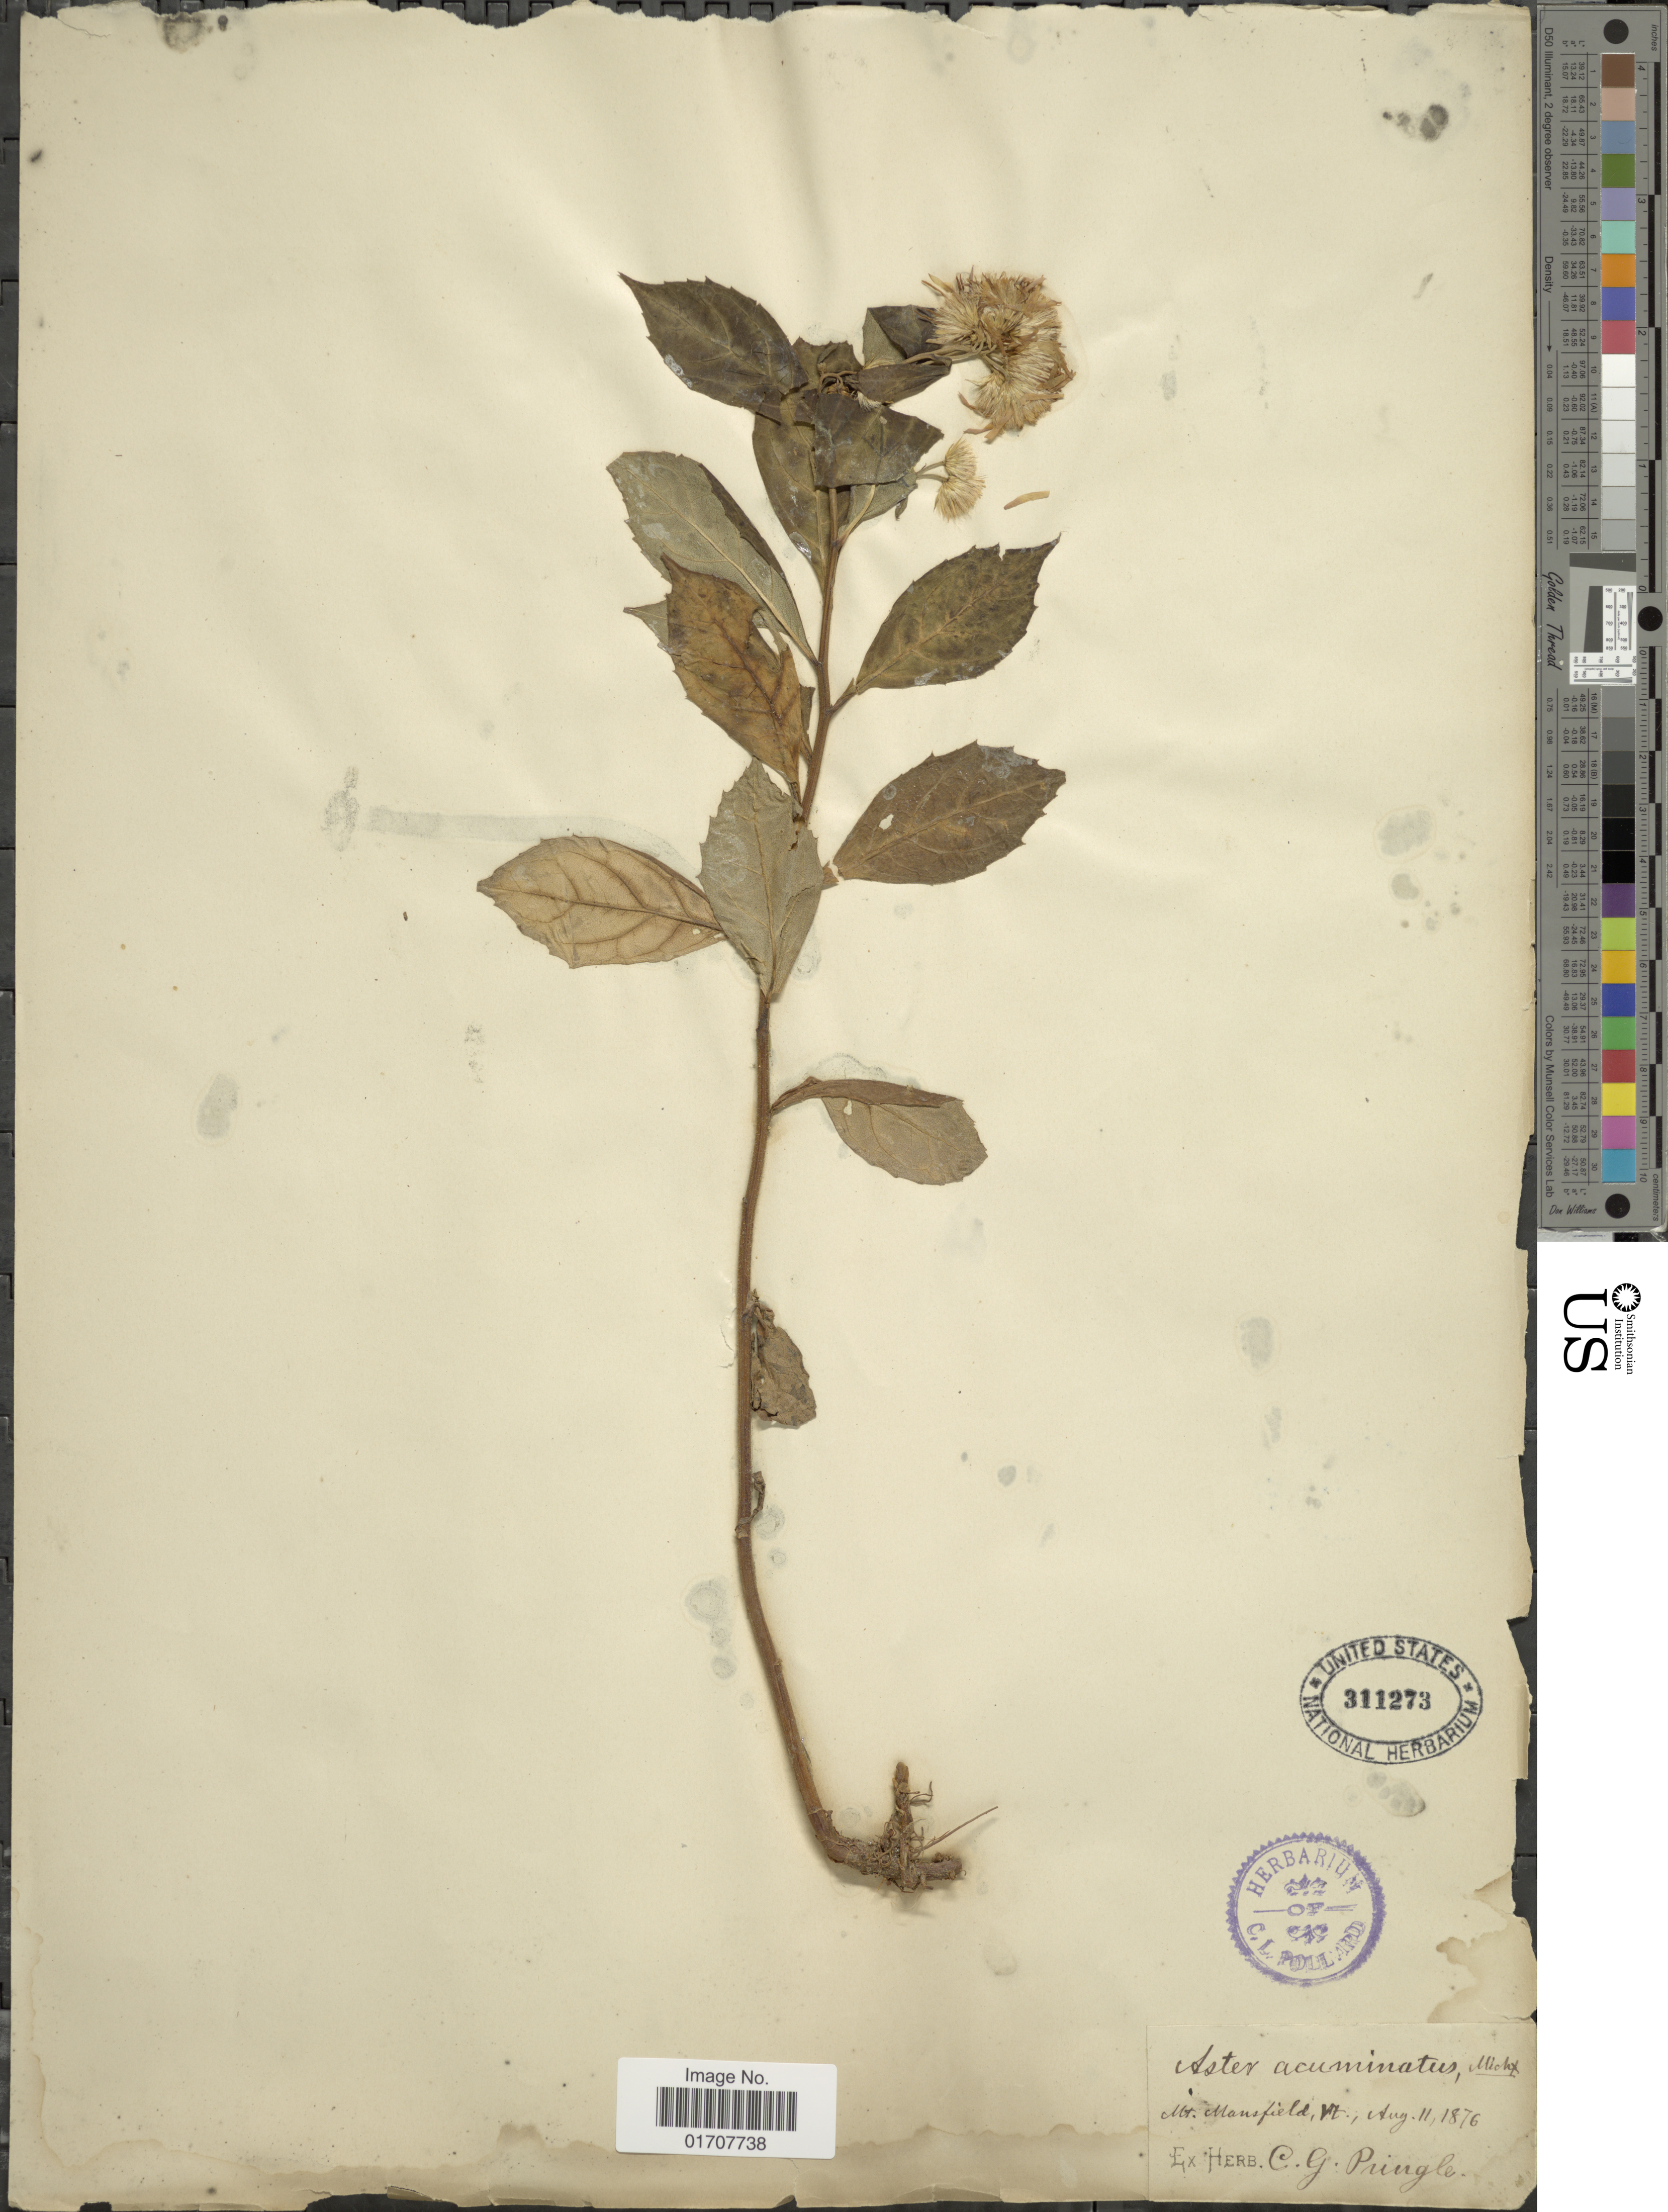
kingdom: Plantae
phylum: Tracheophyta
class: Magnoliopsida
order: Asterales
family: Asteraceae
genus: Oclemena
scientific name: Oclemena acuminata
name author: (Michx.) Greene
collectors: ex herb. C. G. Pringle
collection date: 1876-08-11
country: United States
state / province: Vermont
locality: Mt. Mansfield, Vt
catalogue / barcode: US 311273